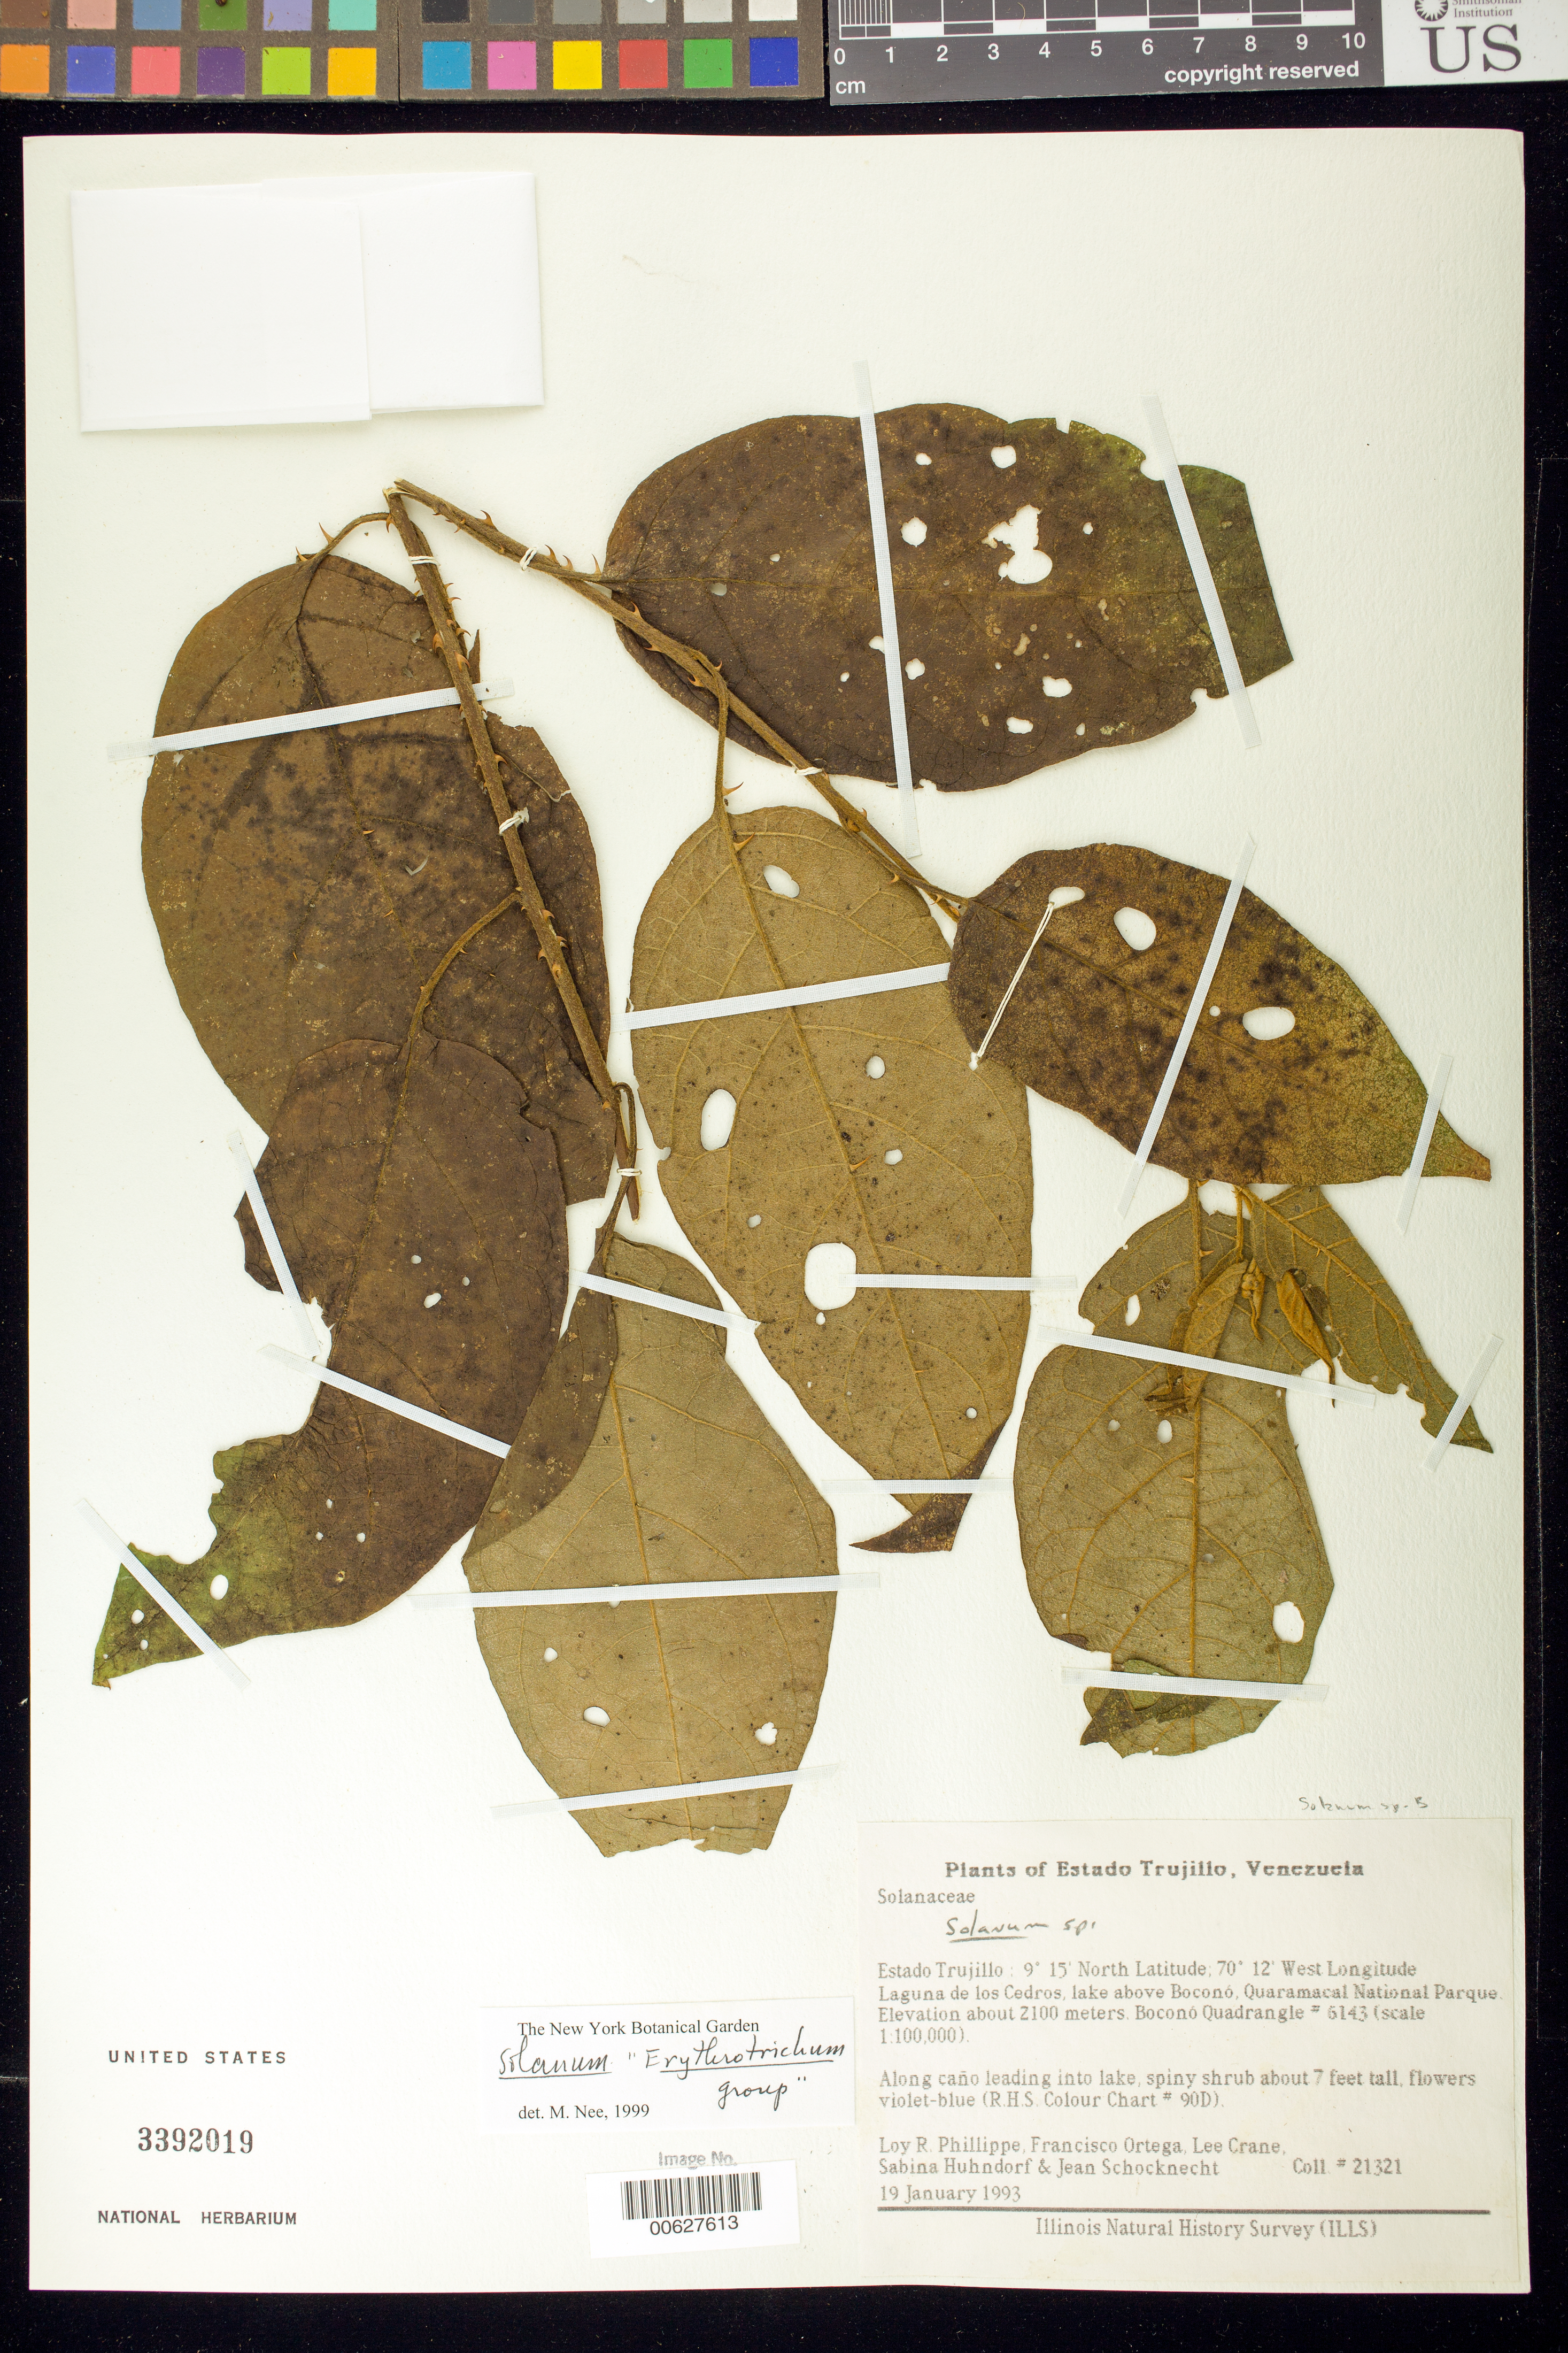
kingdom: Plantae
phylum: Tracheophyta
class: Magnoliopsida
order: Solanales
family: Solanaceae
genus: Solanum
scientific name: Solanum erythrotrichum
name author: Fernald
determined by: Dorr, L. J., (BOT), Smithsonian Institution - National Museum of Natural History (UNITED STATES)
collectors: L. Phillippe, F. J. Ortega, L. Crane, S. Huhndorf & J. Schocknecht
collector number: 21321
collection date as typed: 19 Jan 1993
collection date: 1993-01-19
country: Venezuela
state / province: Trujillo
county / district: Boconó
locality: Parque Nacional Guaramacal, Laguna de los Cedros, lake above Boconó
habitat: Along caño leading into lake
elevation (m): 2100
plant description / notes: ILLS, PORT, US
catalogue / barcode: US 3392019